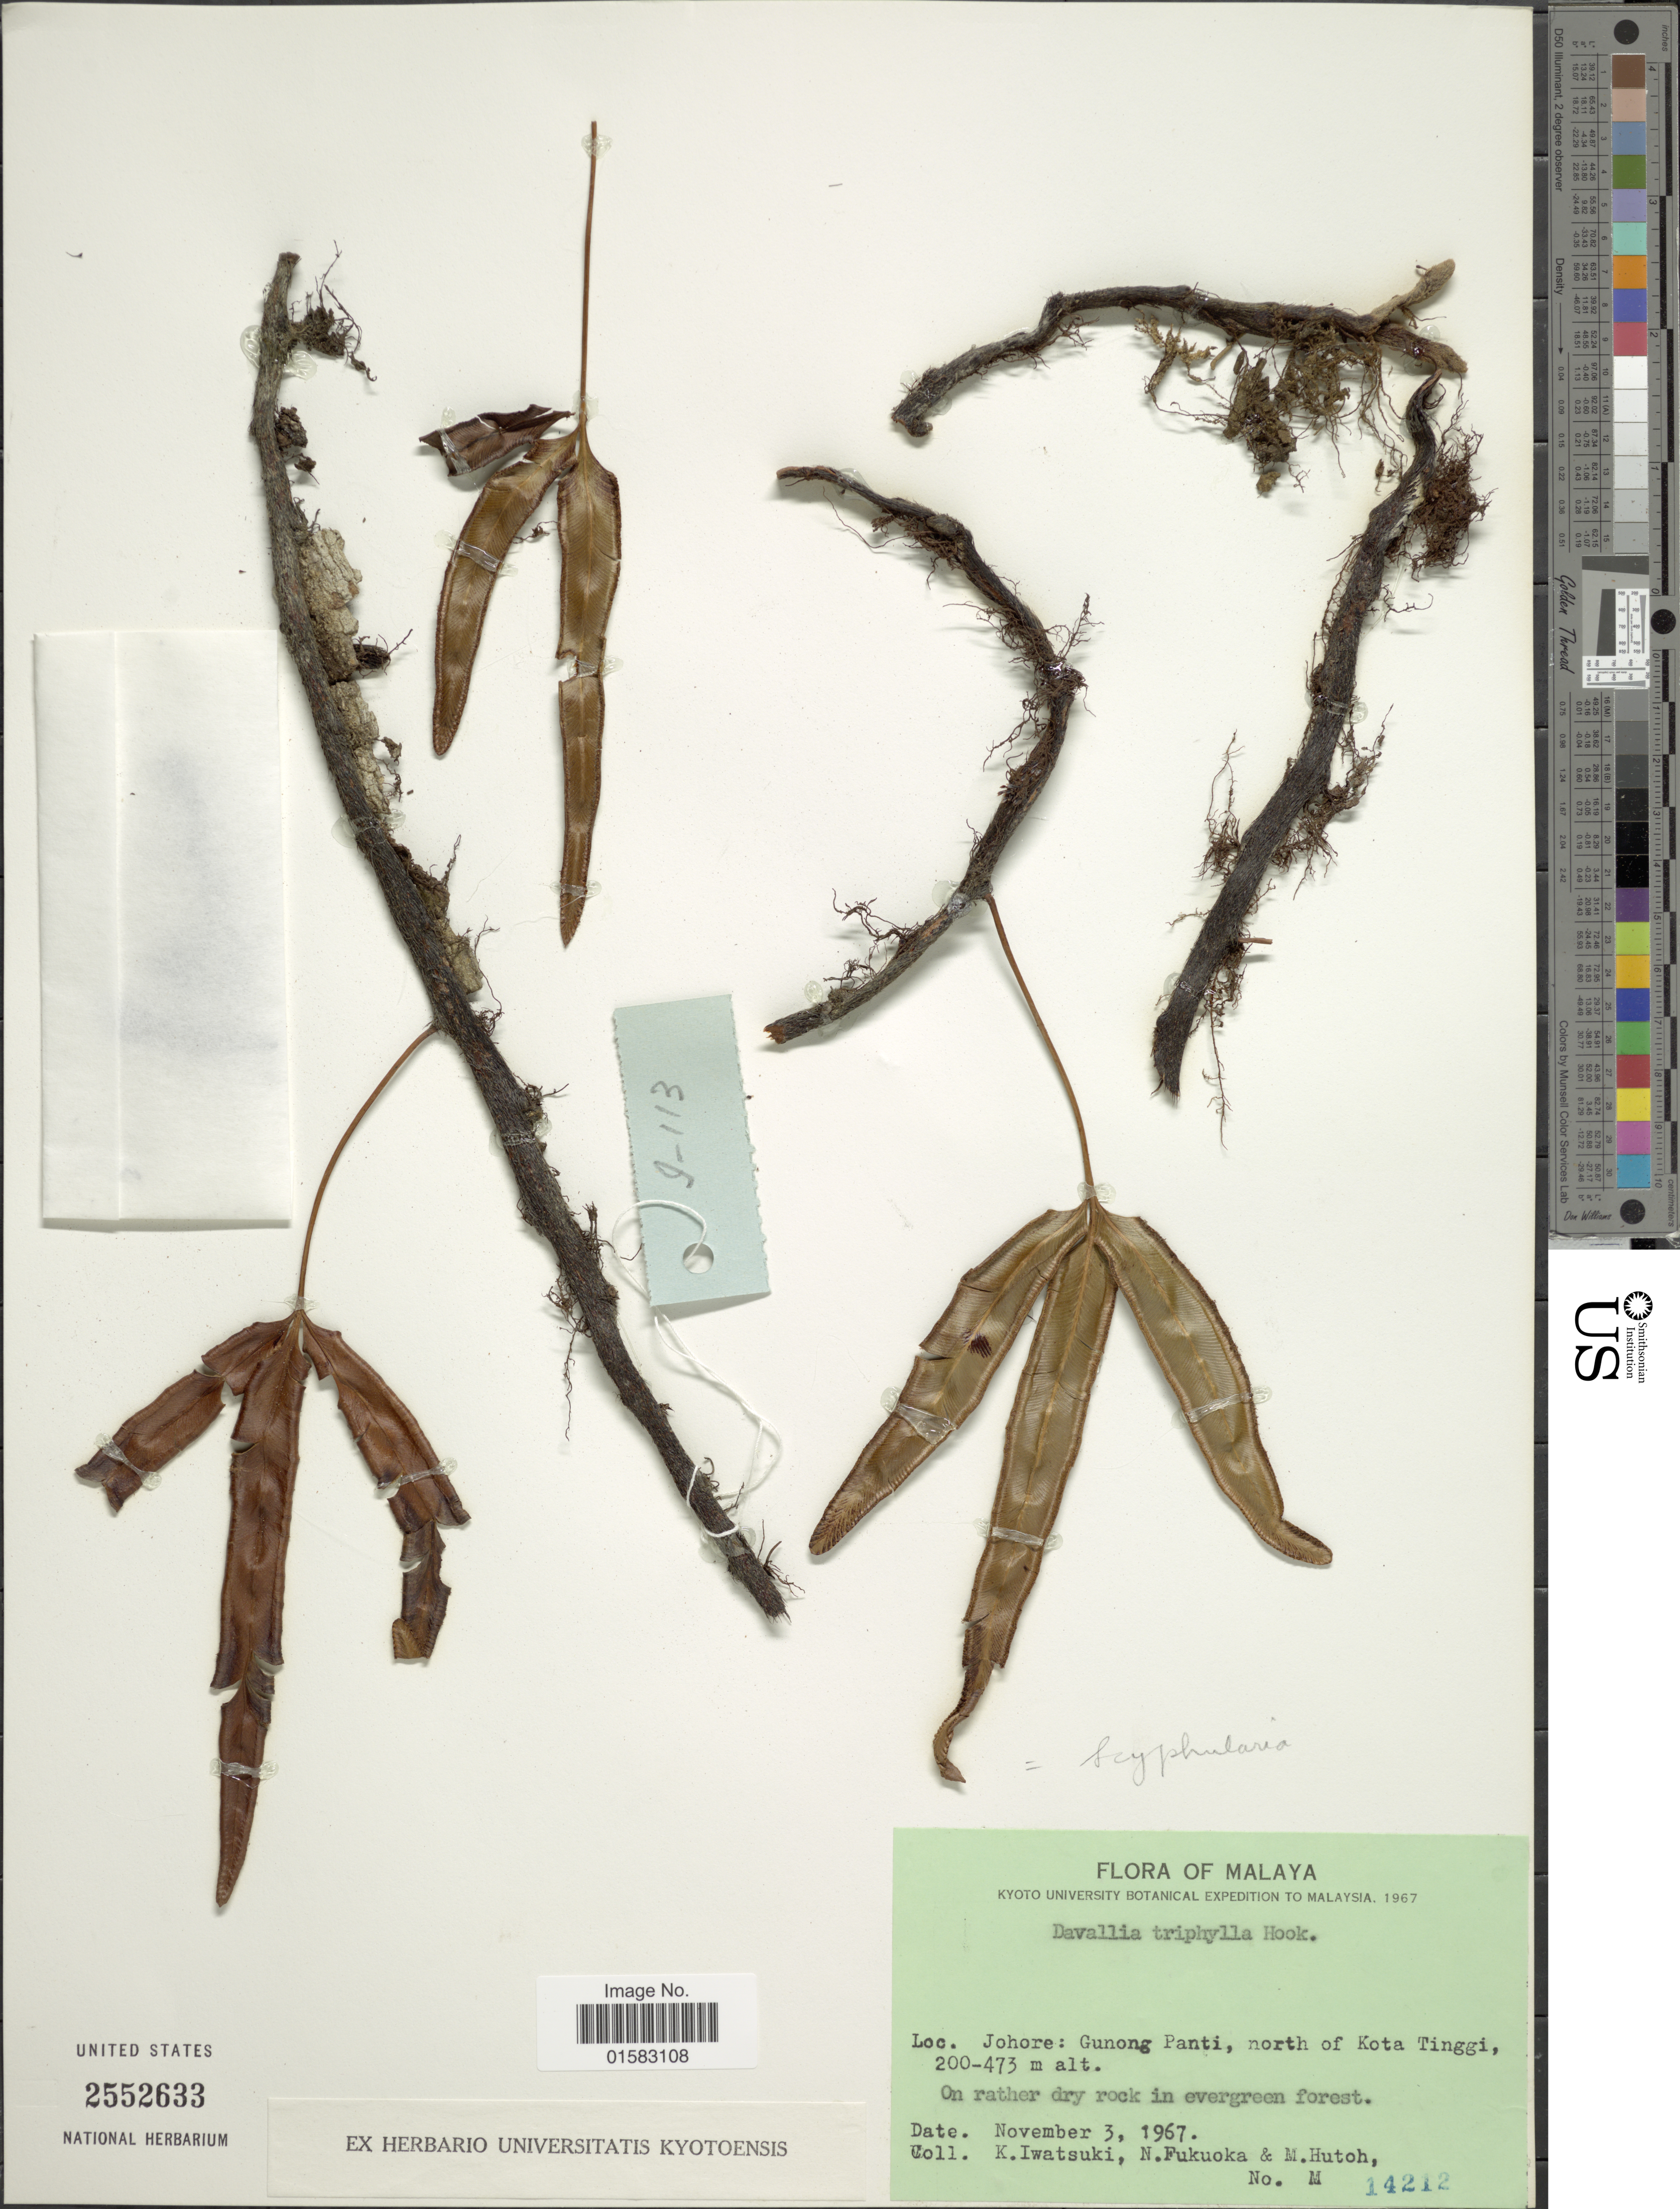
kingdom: Plantae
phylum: Tracheophyta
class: Polypodiopsida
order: Polypodiales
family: Davalliaceae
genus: Davallia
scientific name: Davallia triphylla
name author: Hook.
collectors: K. Iwatsuki, N. Fukuoka & M. Hutoh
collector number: M14212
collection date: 1967-11-03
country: Malaysia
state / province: Johor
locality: Gunong Panti, north of Kota Tinggi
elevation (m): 200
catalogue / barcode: US 2552633